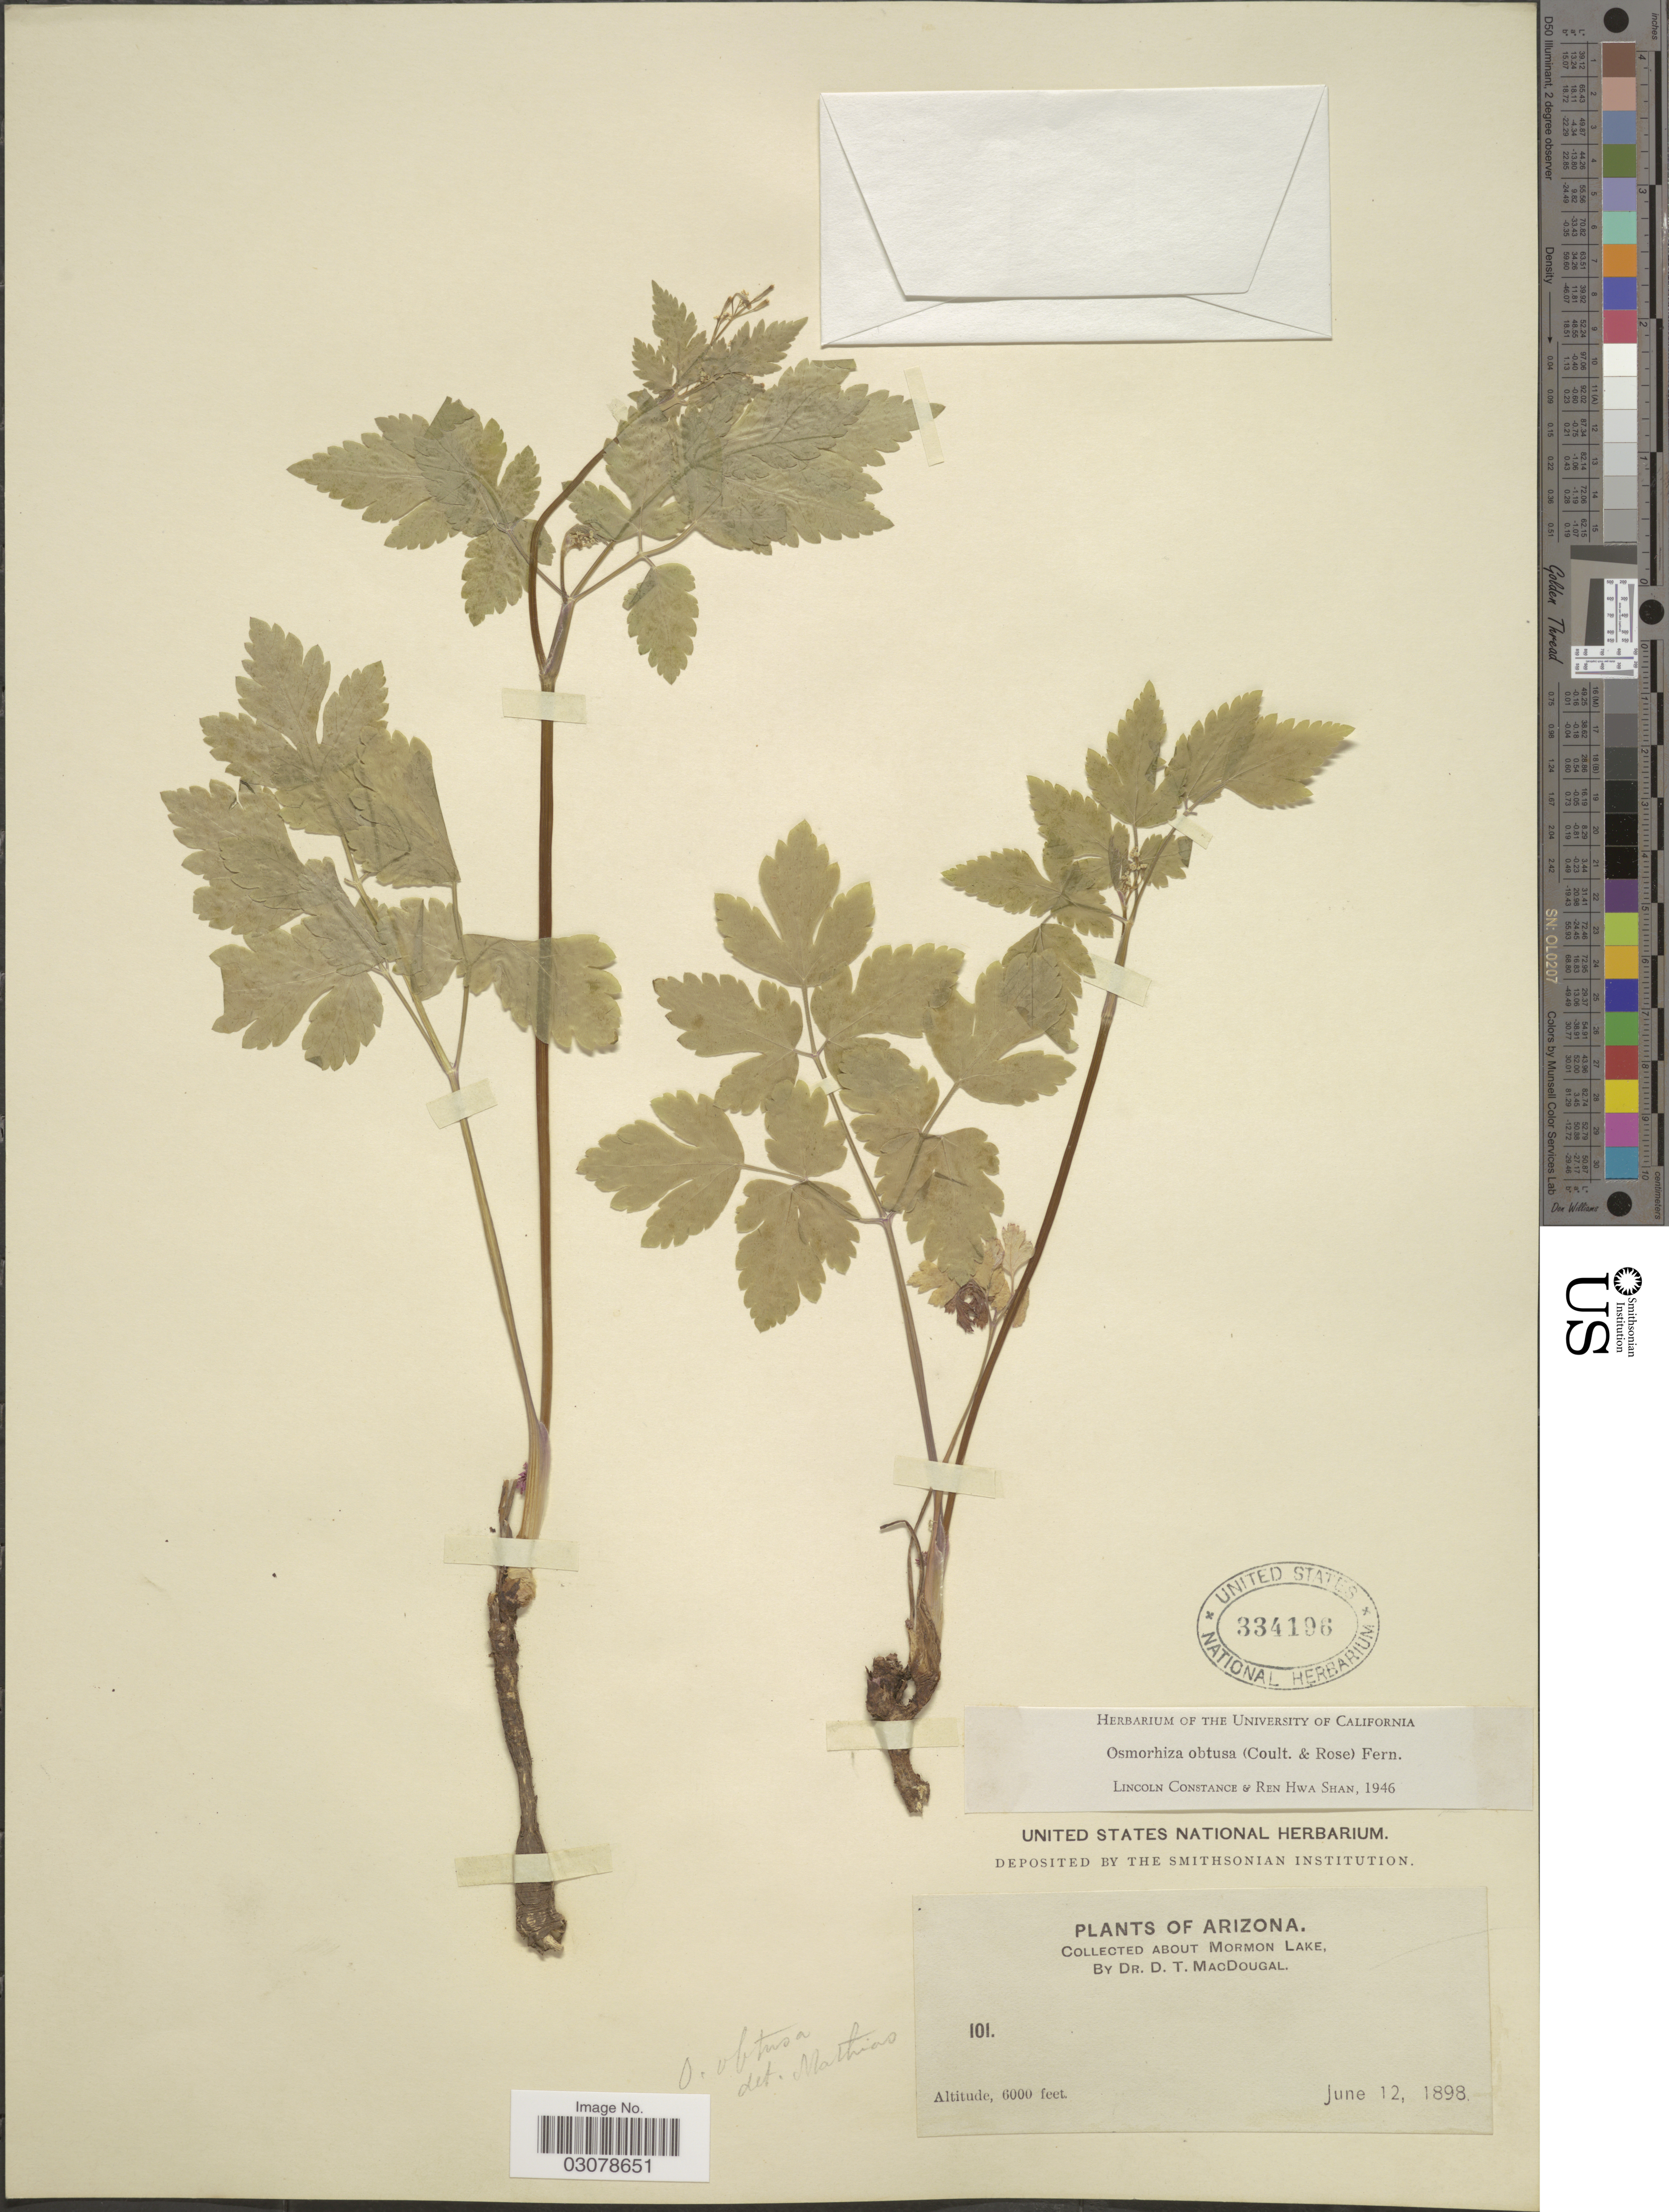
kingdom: Plantae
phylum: Tracheophyta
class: Magnoliopsida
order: Apiales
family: Apiaceae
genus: Osmorhiza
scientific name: Osmorhiza obtusa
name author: (J.M. Coult. & Rose) Fernald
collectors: D. T. MacDougal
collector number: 101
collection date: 1898-06-12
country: United States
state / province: Arizona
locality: About Mormon Lake.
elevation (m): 1829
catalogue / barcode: US 334196